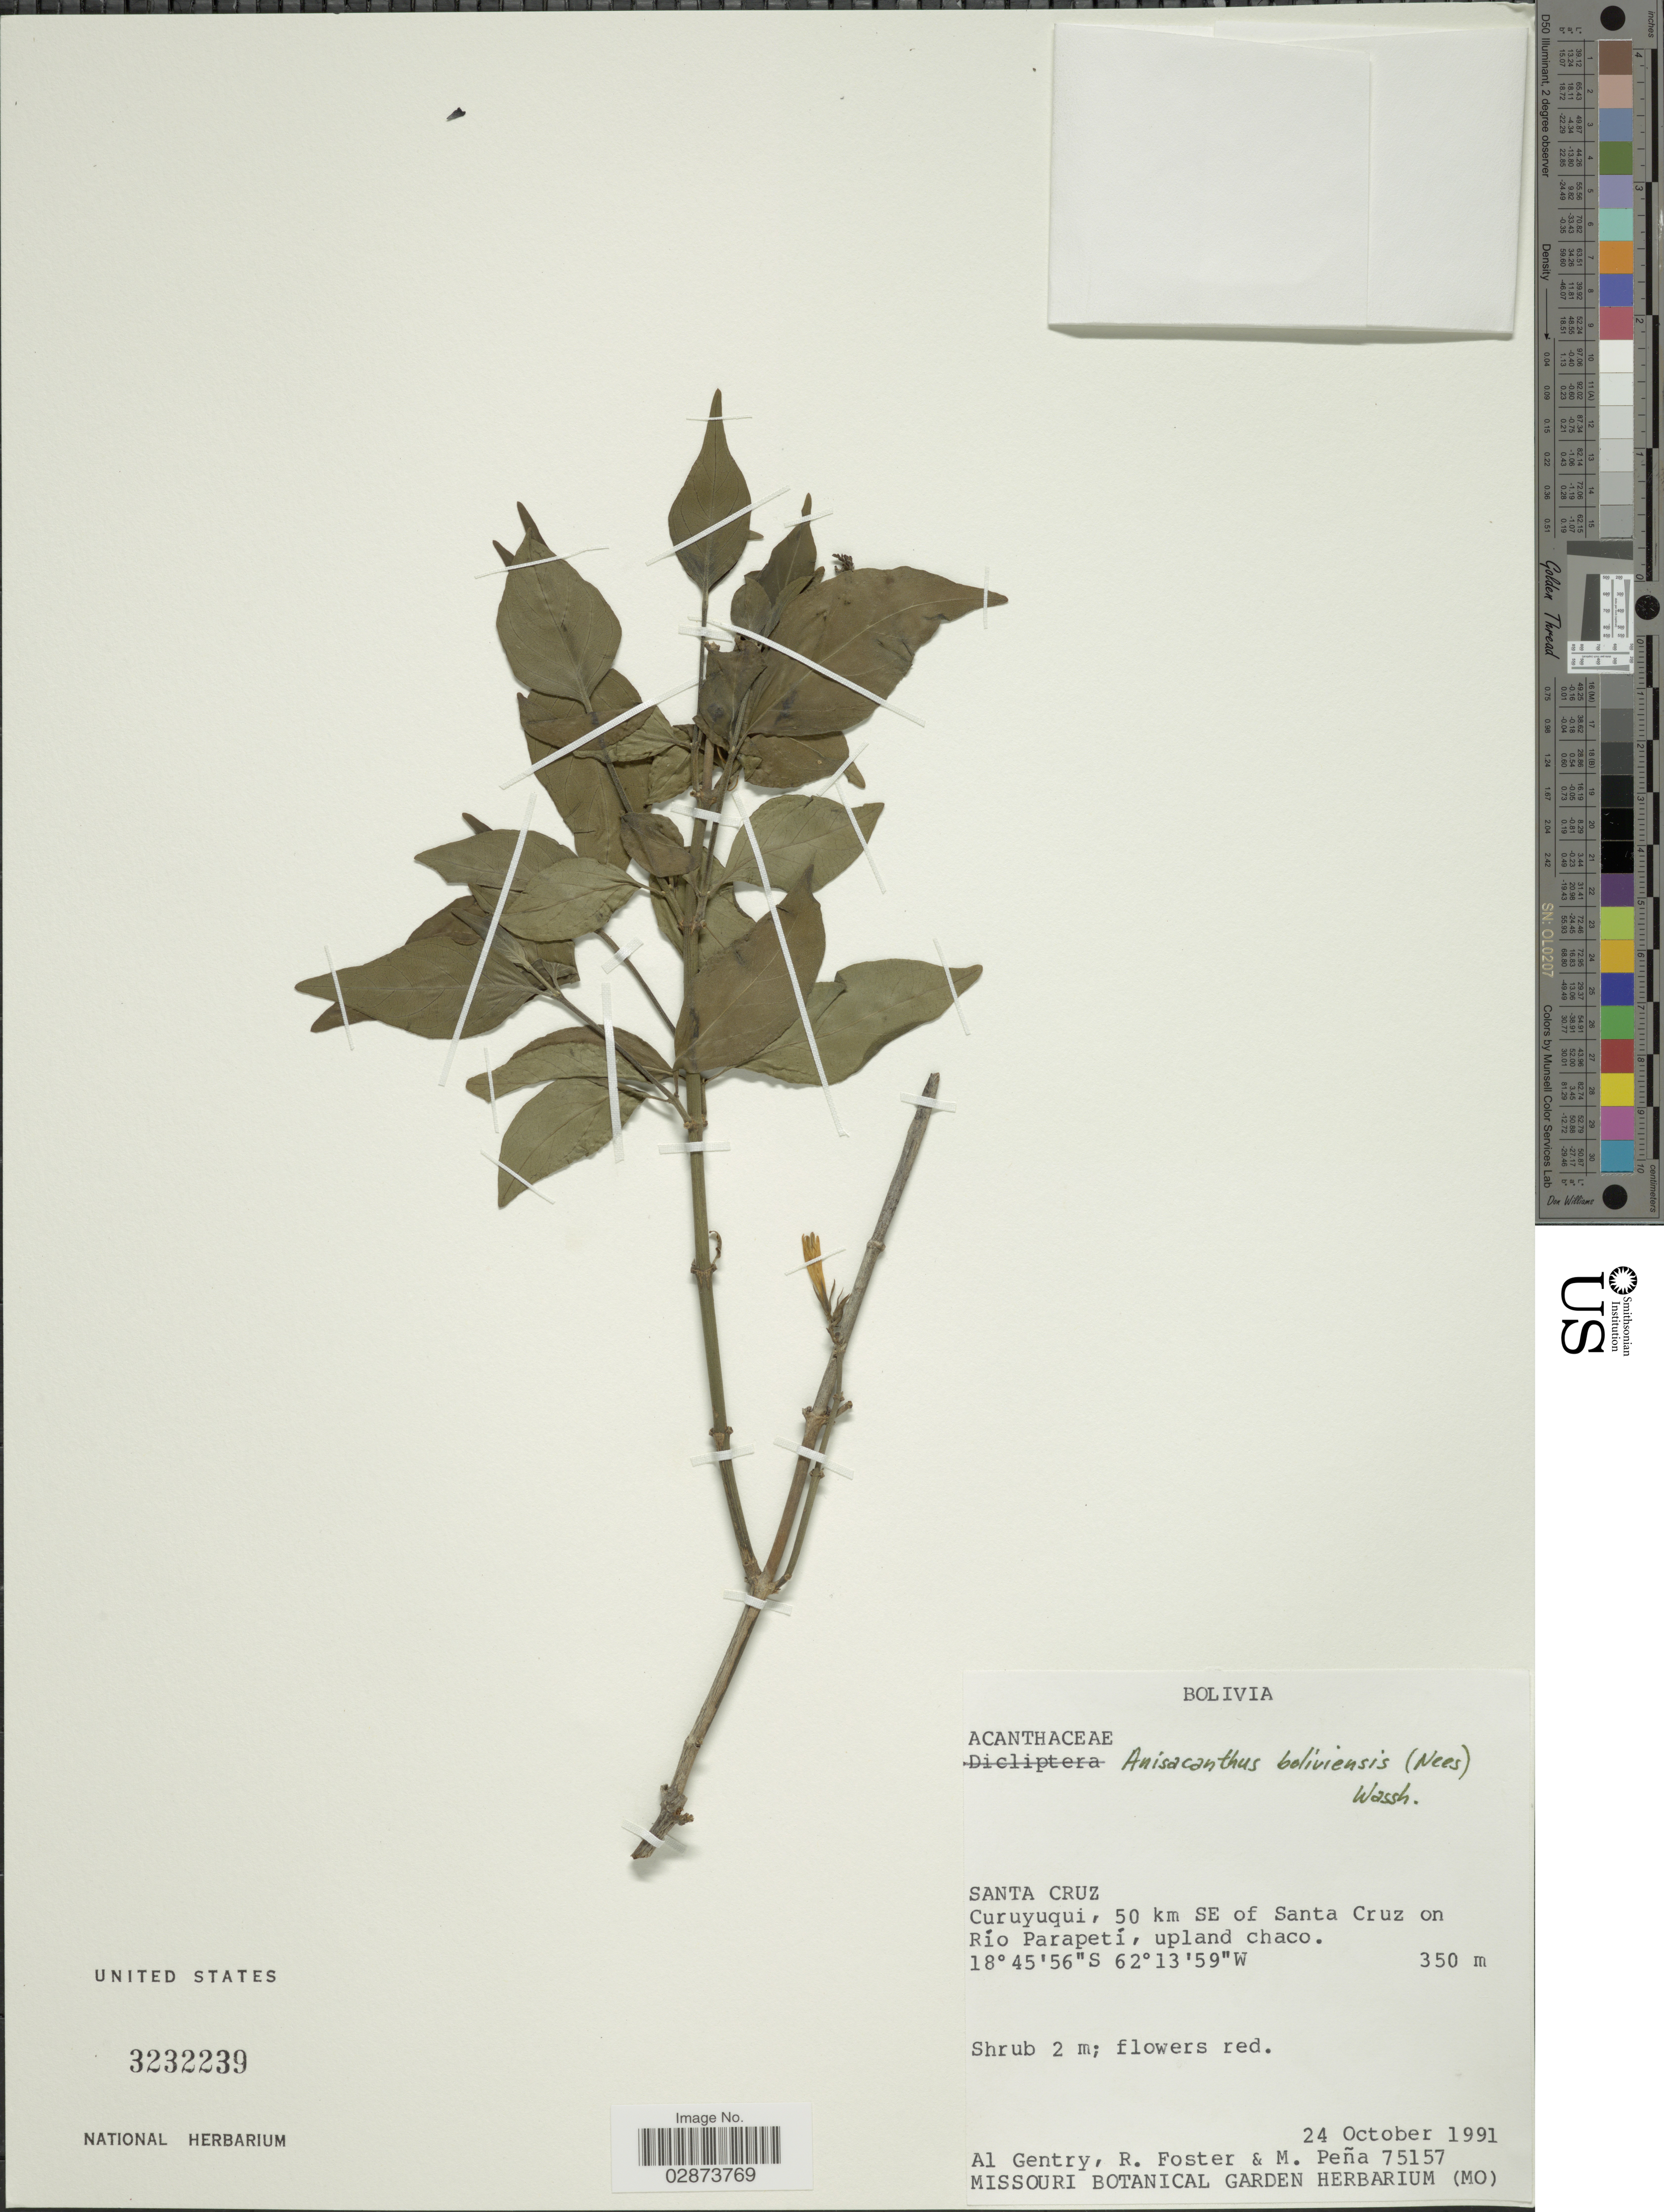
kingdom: Plantae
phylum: Tracheophyta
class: Magnoliopsida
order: Lamiales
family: Acanthaceae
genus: Thyrsacanthus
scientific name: Thyrsacanthus boliviensis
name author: (Nees) A.L.A. Côrtes & Rapini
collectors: A. H. Gentry, R. Foster & M. Peña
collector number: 75157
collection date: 1991-10-24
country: Bolivia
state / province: Santa Cruz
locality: Curuyuqui, 50 km SE of Santa Cruz on Río Parapetí, upland chaco.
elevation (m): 350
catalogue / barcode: US 3232239